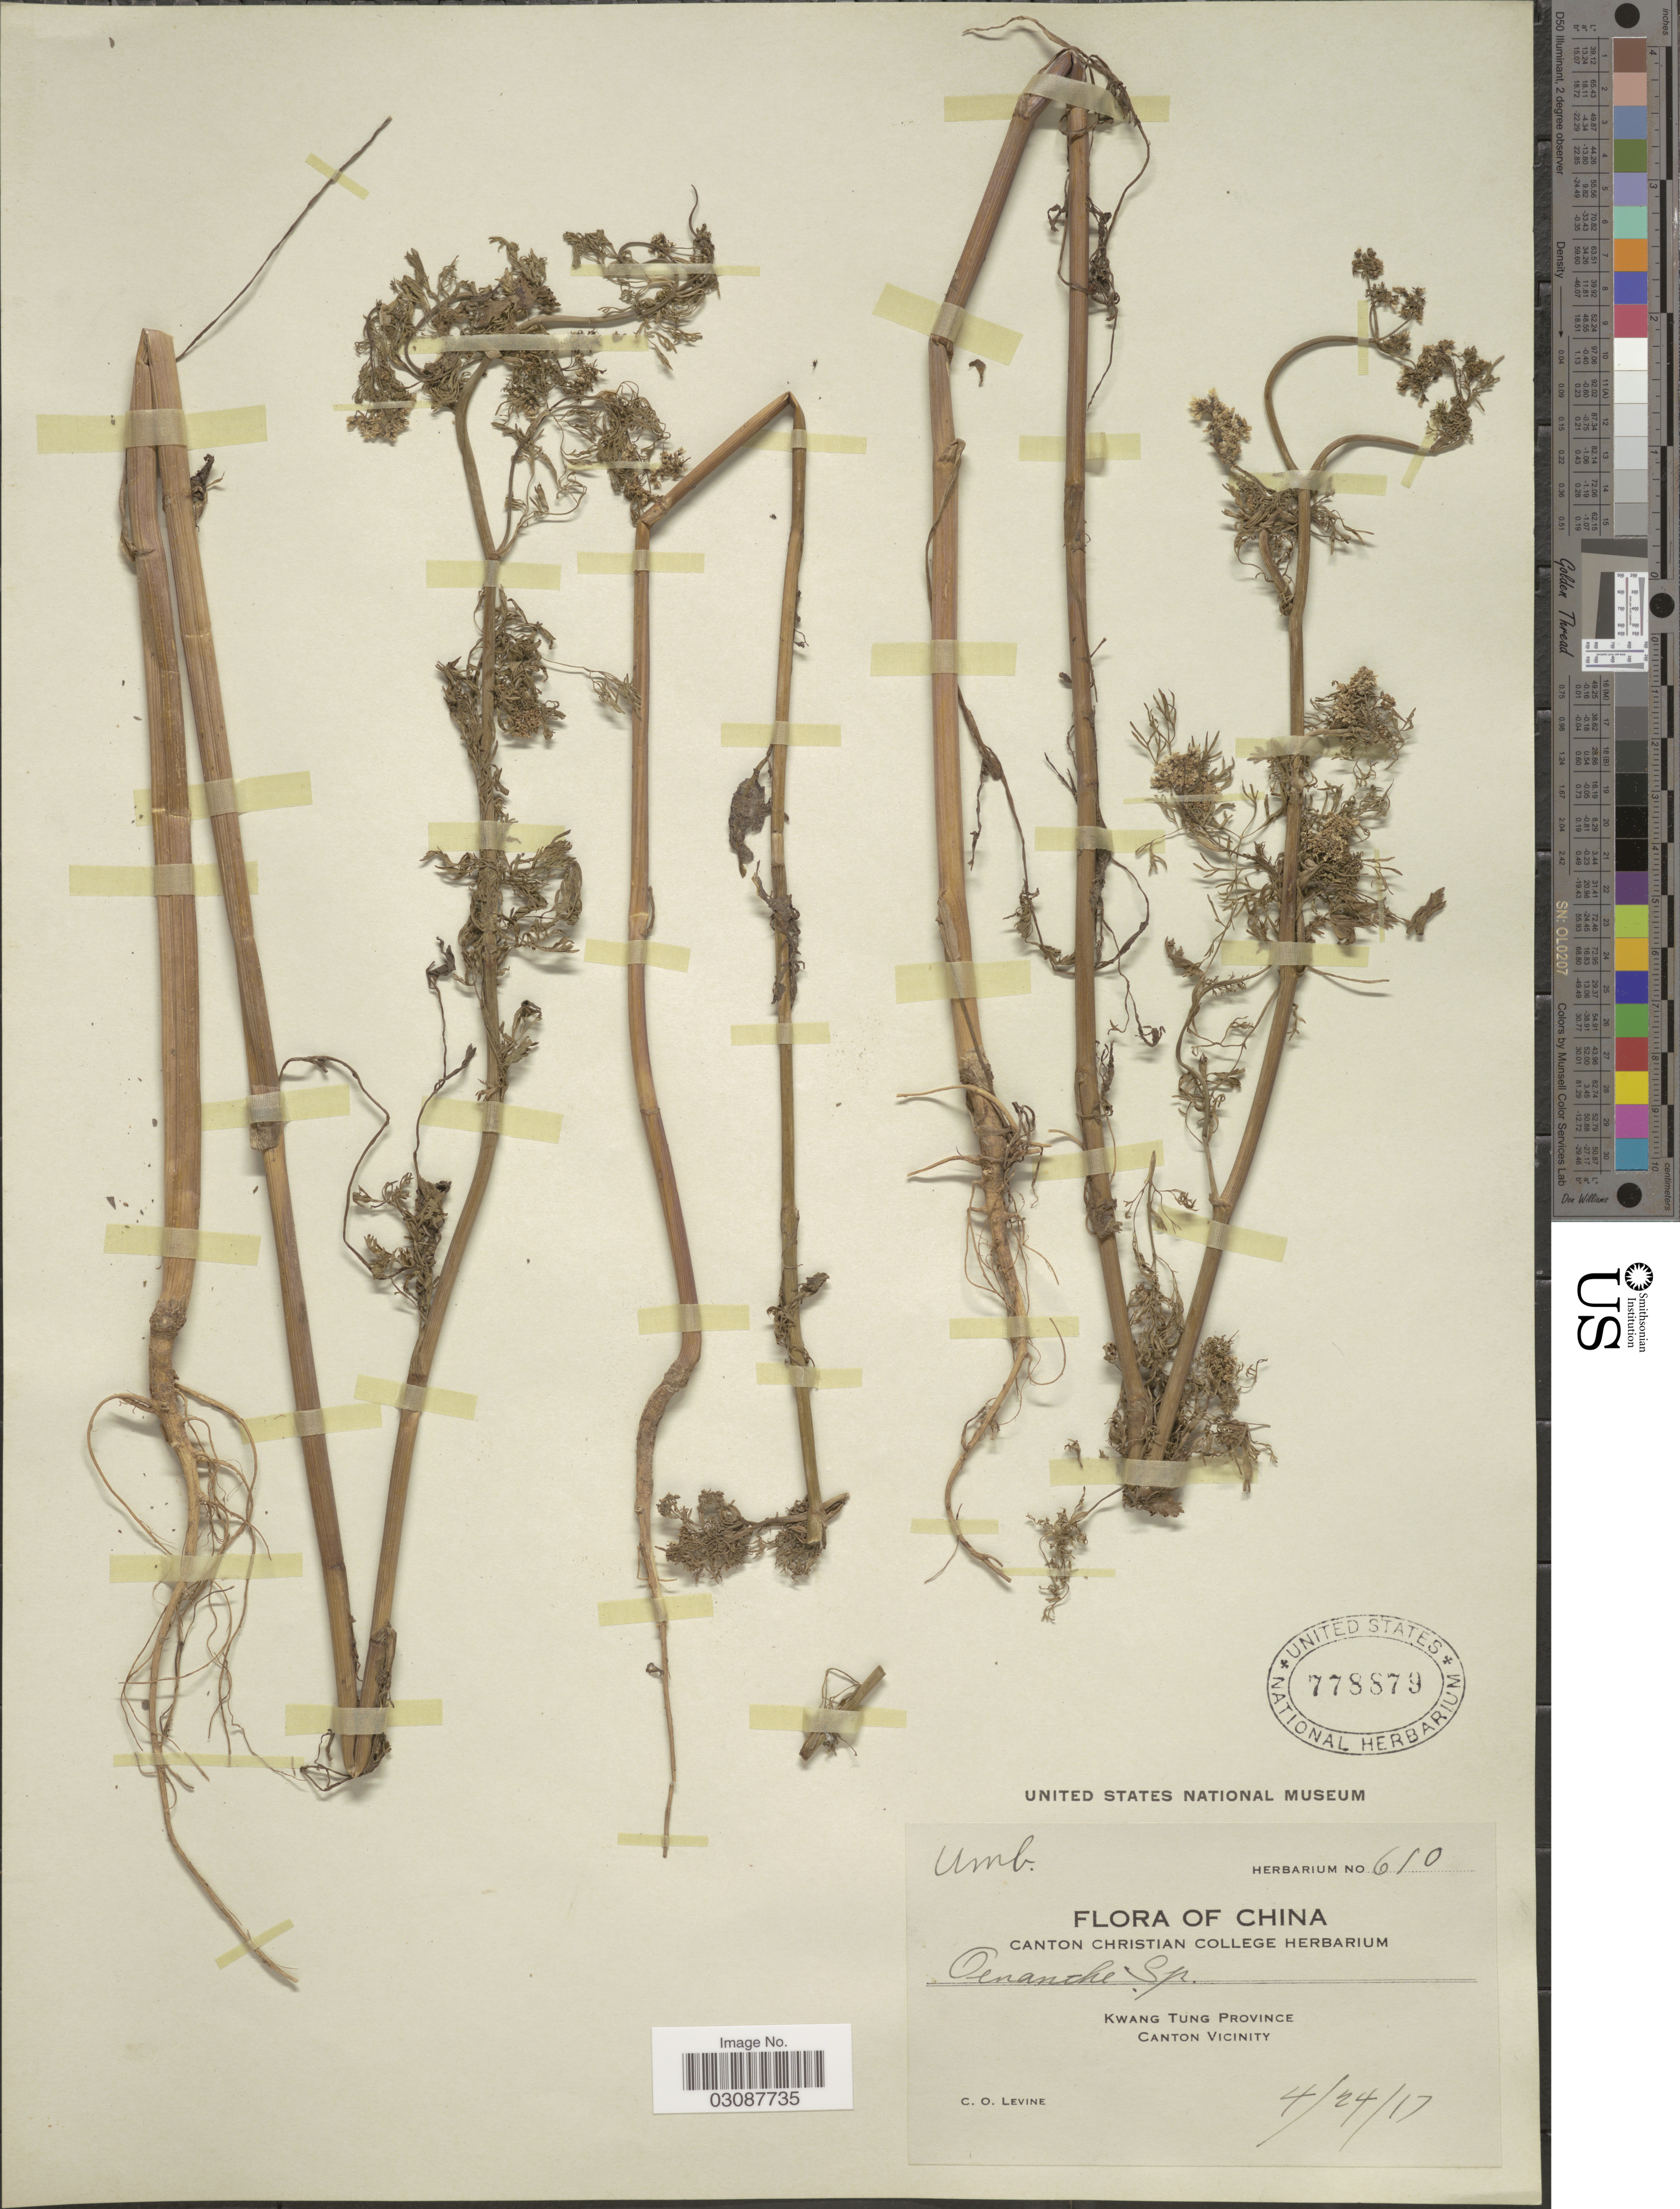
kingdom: Plantae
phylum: Tracheophyta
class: Magnoliopsida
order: Apiales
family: Apiaceae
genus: Oenanthe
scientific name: Oenanthe sp.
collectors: C. O. Levine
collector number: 610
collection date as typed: Transcribed d/m/y: 24/4/17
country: China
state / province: Guangdong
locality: Kwang Tung Province, Canton Vicinity.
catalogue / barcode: US 778879